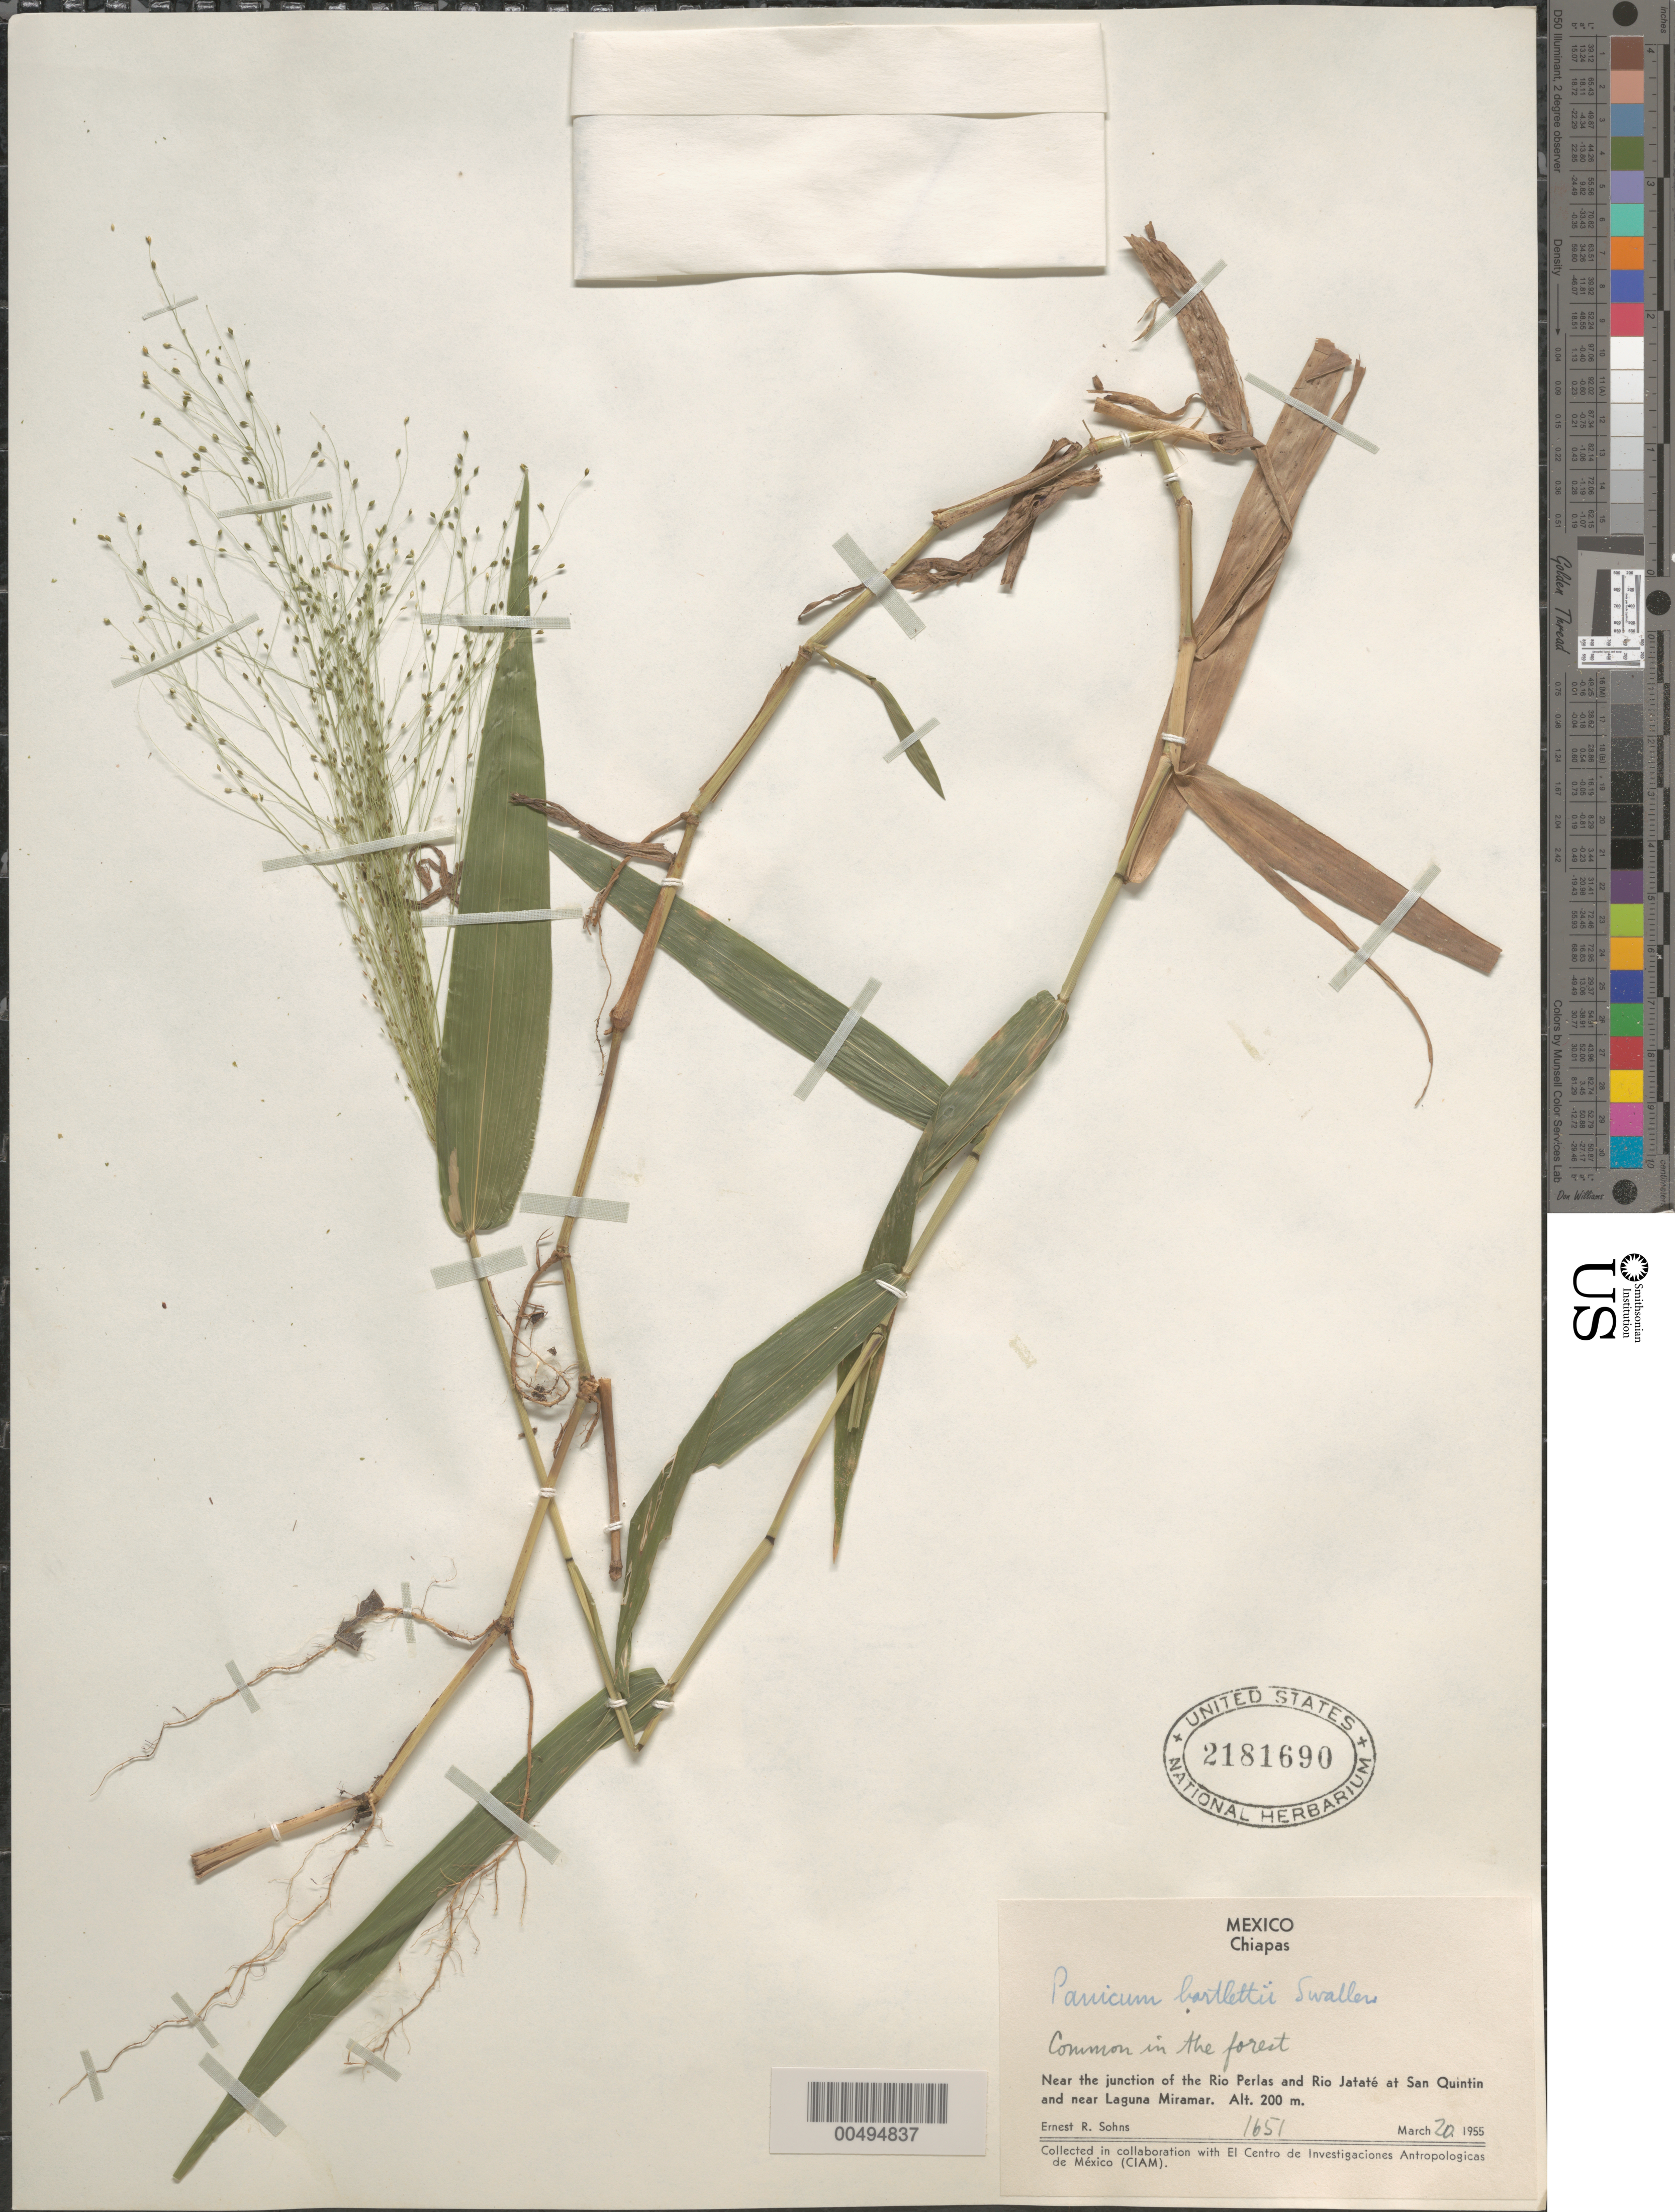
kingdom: Plantae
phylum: Tracheophyta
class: Liliopsida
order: Poales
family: Poaceae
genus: Panicum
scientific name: Panicum bartlettii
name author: Swallen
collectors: E. R. Sohns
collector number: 1651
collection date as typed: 20 Mar 1955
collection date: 1955-03-20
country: Mexico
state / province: Chiapas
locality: Near the jct of the Rio Perlas & Rio Jatat‚ at San Quintin & near Laguna Miramar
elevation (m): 200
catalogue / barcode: US 2181690